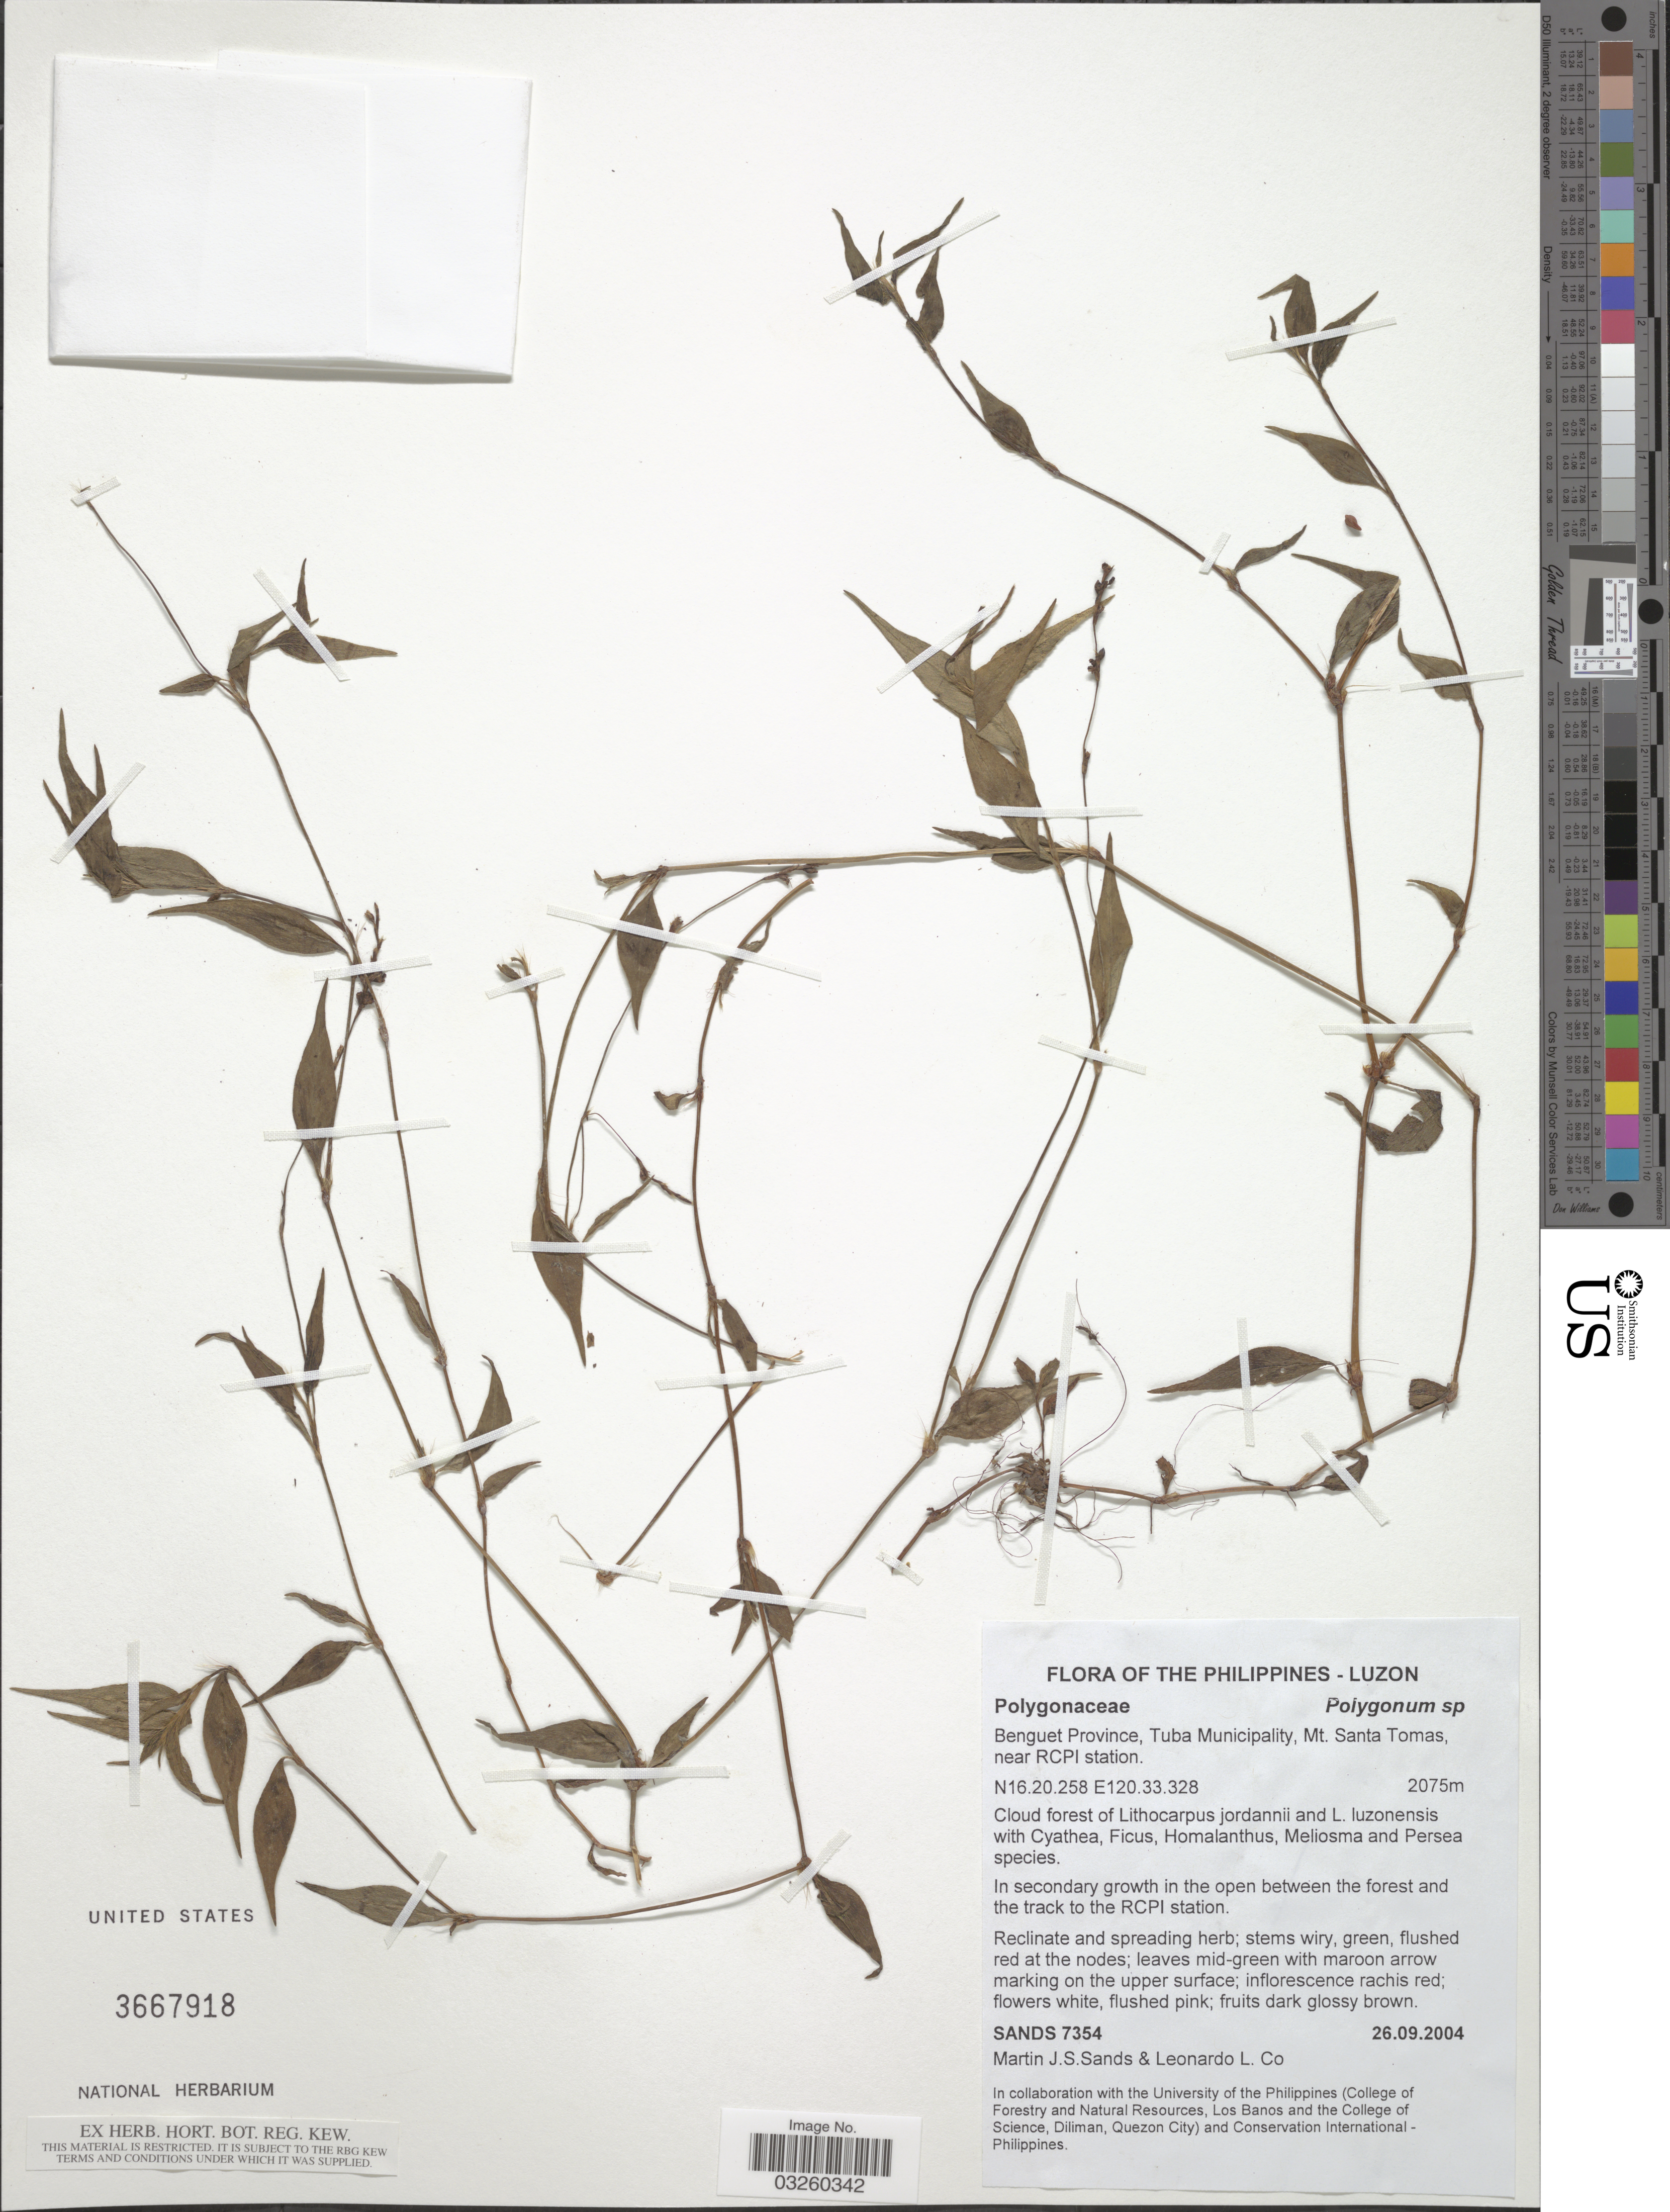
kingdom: Plantae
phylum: Tracheophyta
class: Magnoliopsida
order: Caryophyllales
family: Polygonaceae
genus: Persicaria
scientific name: Persicaria posumbu subsp. mearsii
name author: (Elmer) Soják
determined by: Strong, Mark T., (BOT), Smithsonian Institution - National Museum of Natural History (UNITED STATES)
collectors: M. Sands & L. Co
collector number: SANDS 7354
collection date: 2004-09-26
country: Philippines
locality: Luzon. Benguet Province, Tuba Municipality, Mt. Santo Tomas, near RCPI station. The track to the RCPI station.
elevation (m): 2075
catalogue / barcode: US 3667918